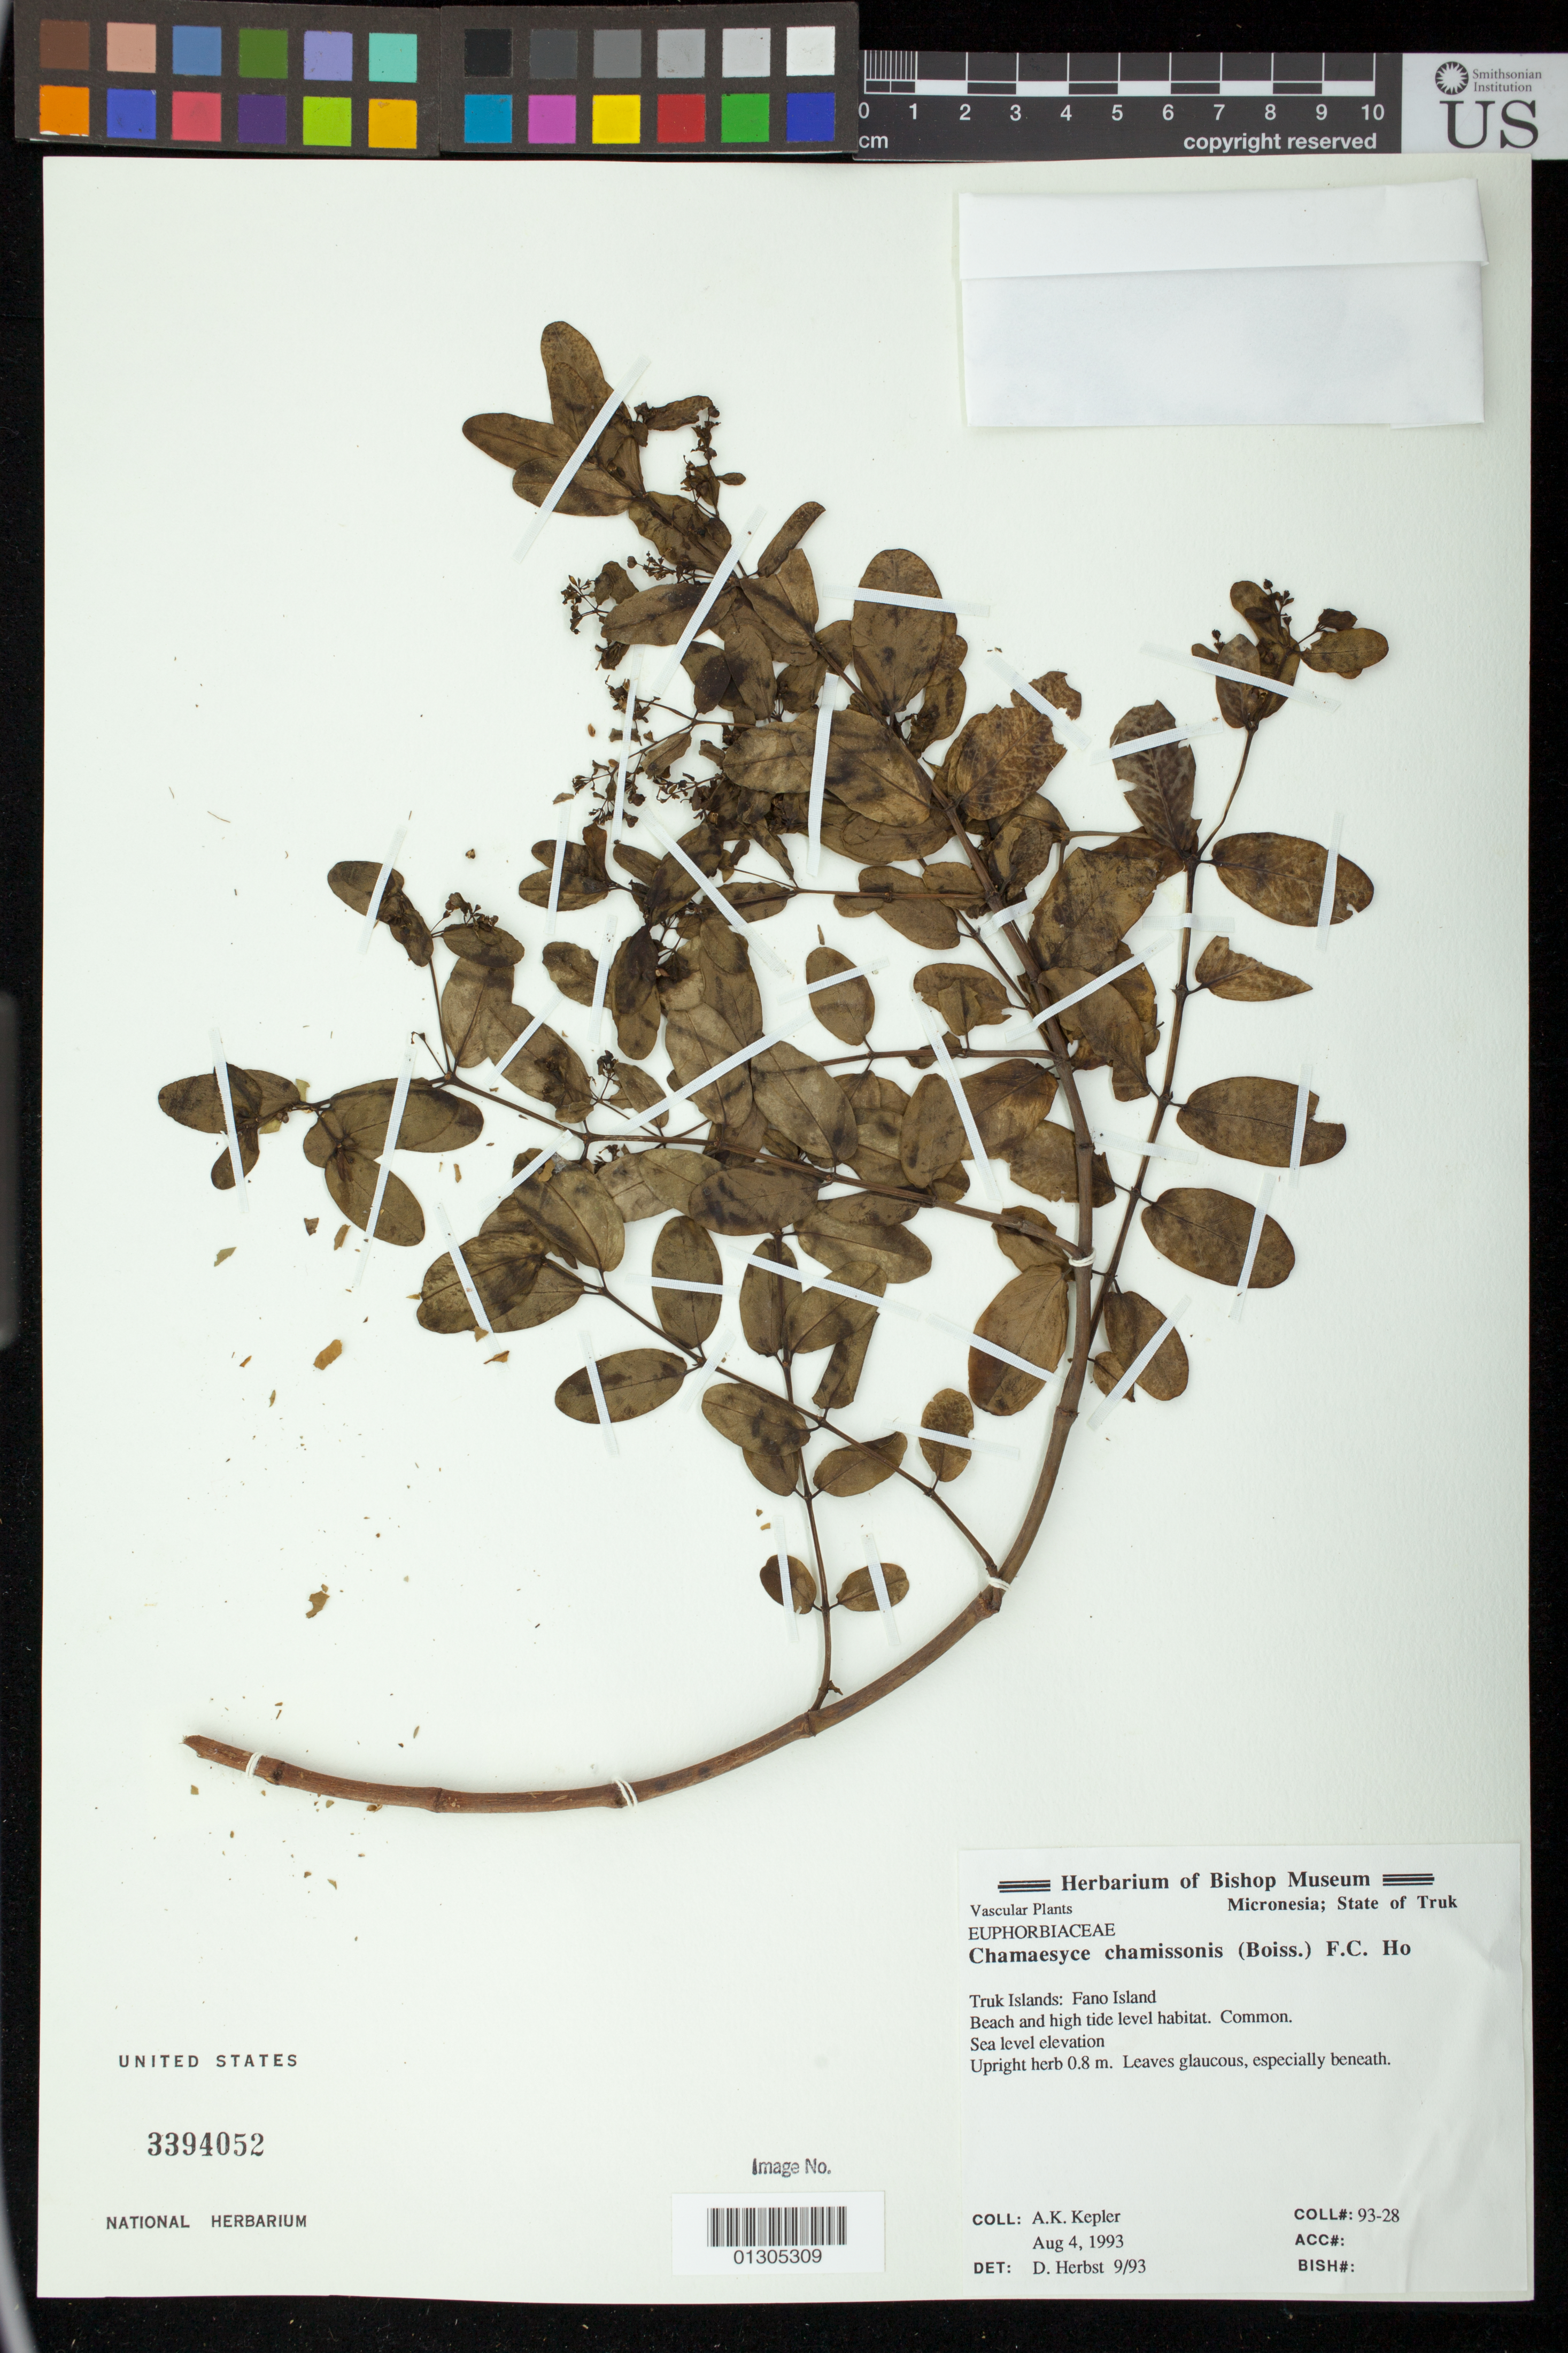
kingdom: Plantae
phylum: Tracheophyta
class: Magnoliopsida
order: Malpighiales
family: Euphorbiaceae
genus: Euphorbia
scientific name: Euphorbia chamissonis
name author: (Klotzsch ex Klotzsch & Garcke) Boiss.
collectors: A. K. Kepler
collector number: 93-28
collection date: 1993-08-04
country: Micronesia, Federated States of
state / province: Truk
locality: Truk Islands: Fano Island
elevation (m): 0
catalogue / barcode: US 3394052